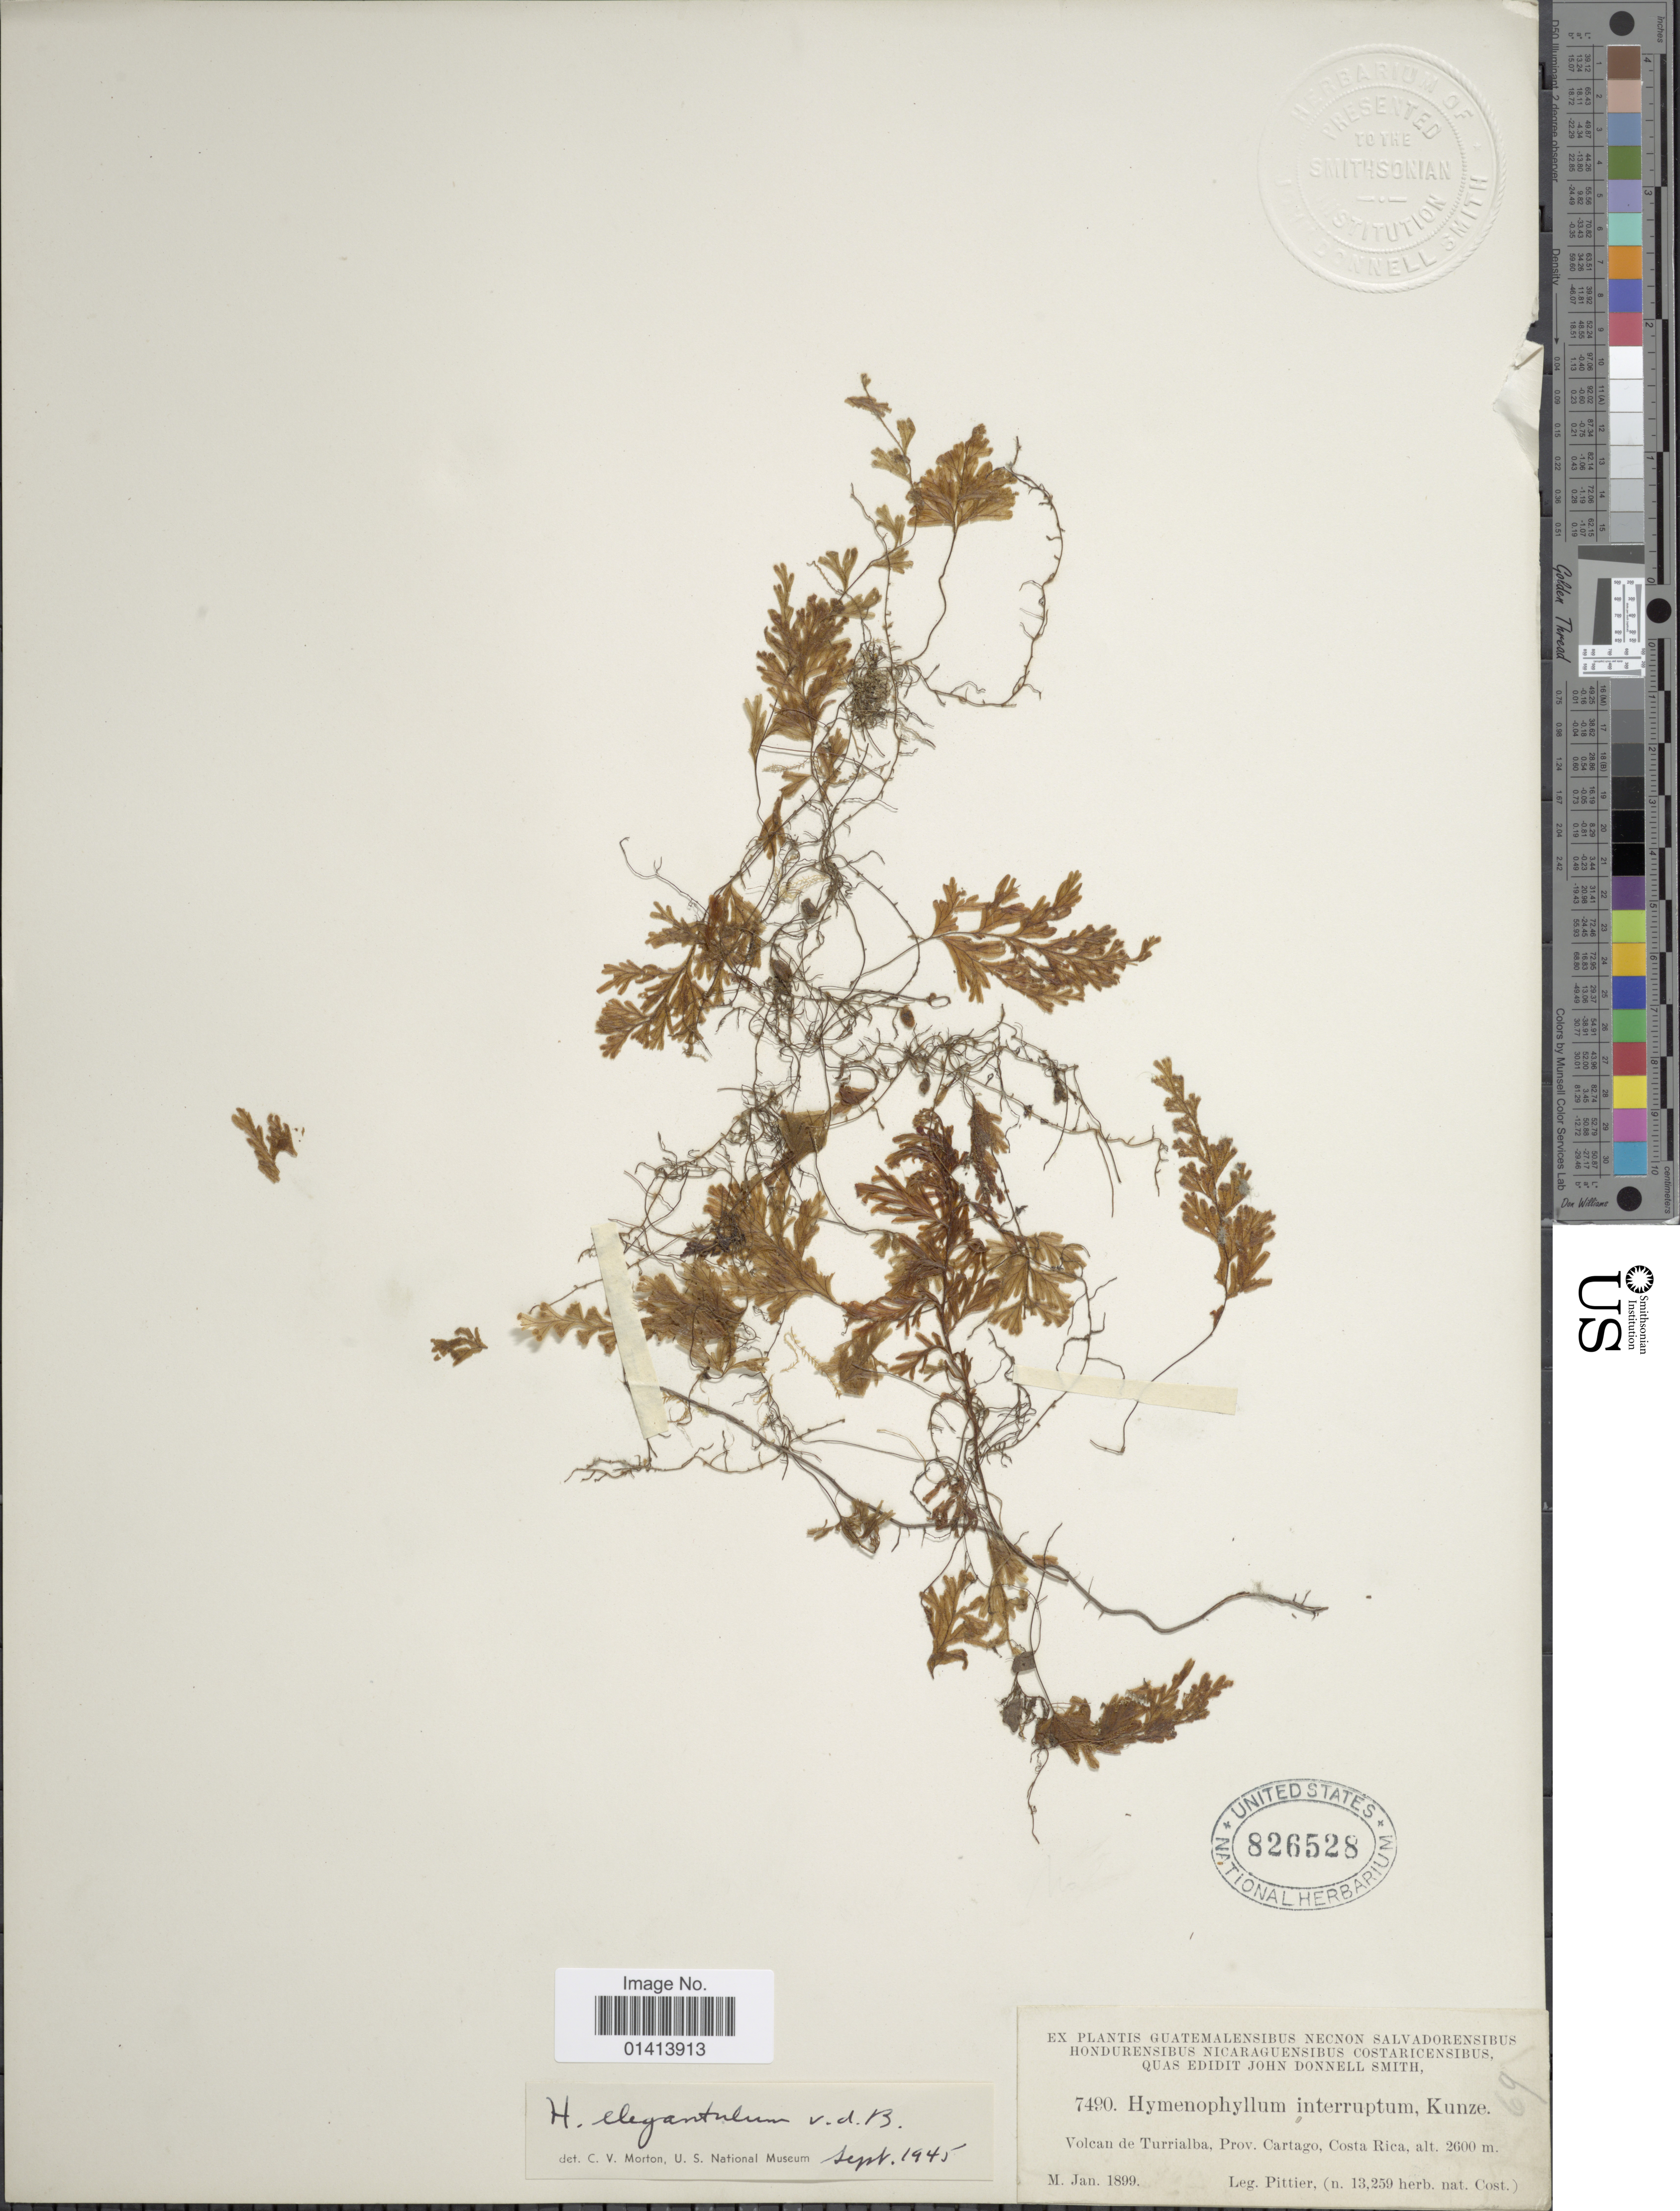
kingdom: Plantae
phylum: Tracheophyta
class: Polypodiopsida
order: Hymenophyllales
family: Hymenophyllaceae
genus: Hymenophyllum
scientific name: Hymenophyllum elegantulum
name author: Bosch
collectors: Pittier, --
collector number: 7490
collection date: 1899-01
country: Costa Rica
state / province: Cartago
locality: Volcan de Turrialba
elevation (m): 2600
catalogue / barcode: US 826528